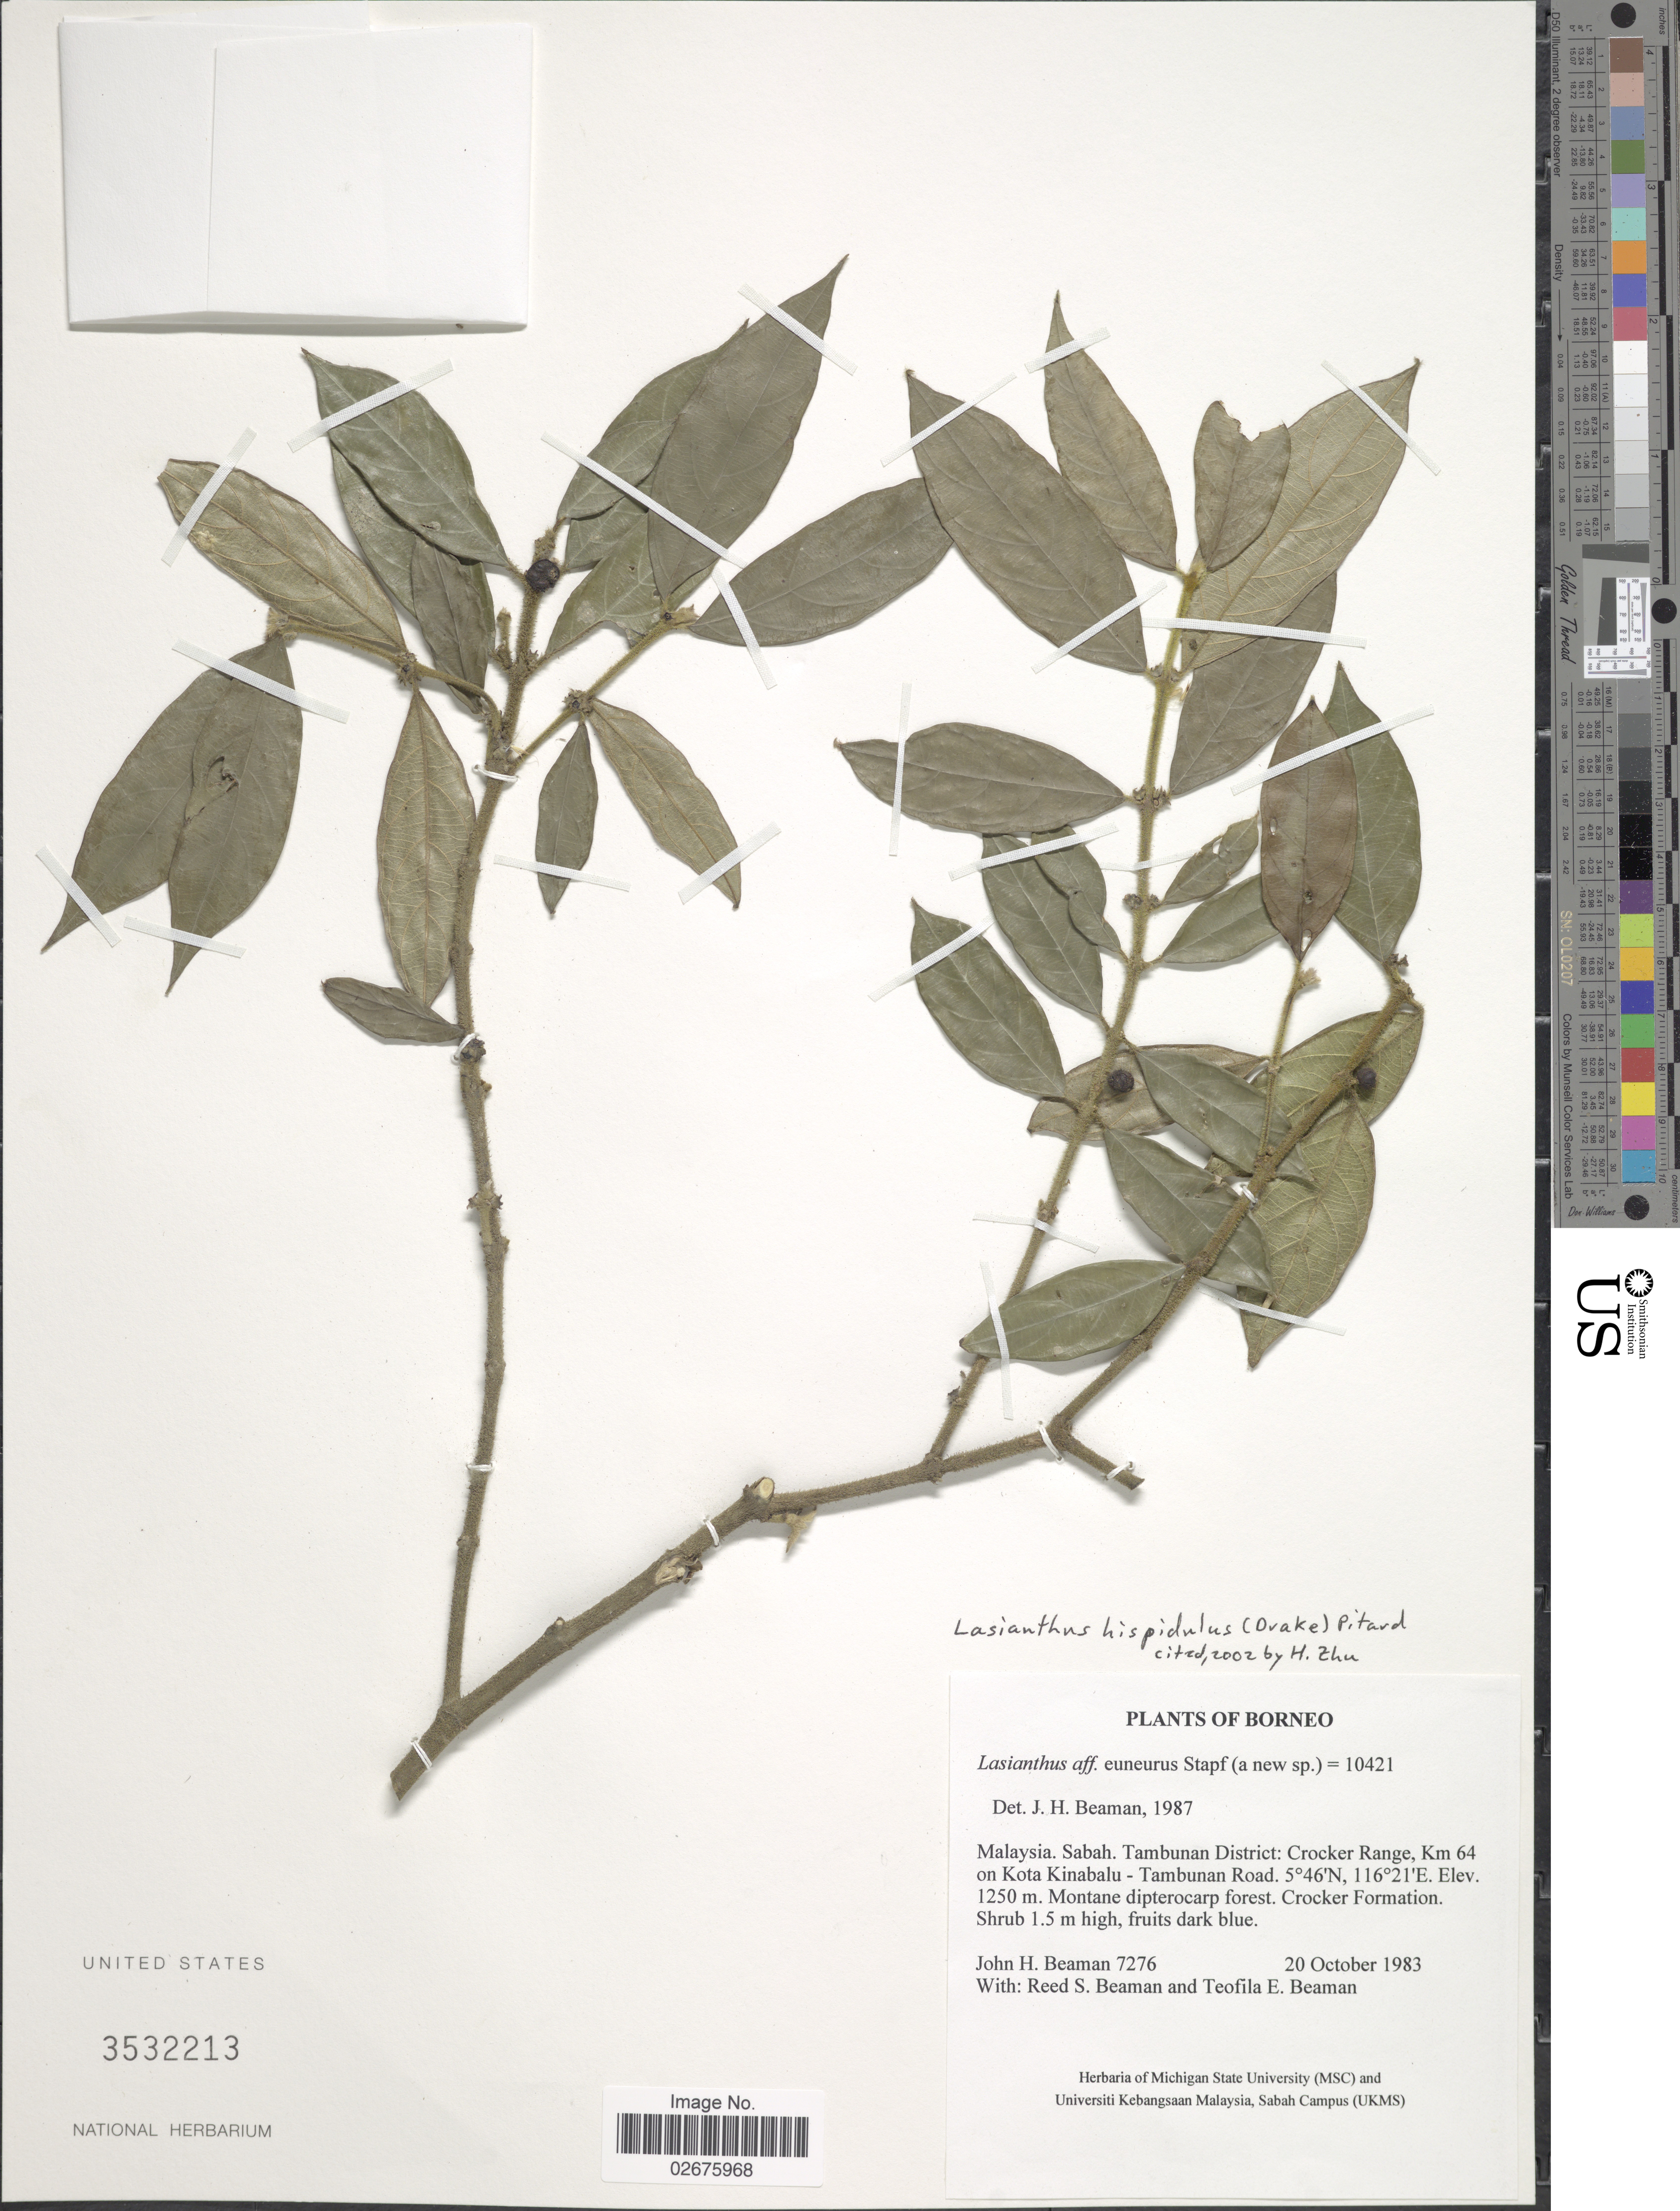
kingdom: Plantae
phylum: Tracheophyta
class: Magnoliopsida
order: Gentianales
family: Rubiaceae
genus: Lasianthus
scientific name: Lasianthus hispidulus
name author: (Drake) Pit.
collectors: J. H. Beaman, R. S. Beaman & T. E. Beaman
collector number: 7276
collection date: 1983-10-20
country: Malaysia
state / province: Sabah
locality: Borneo, Tambunan District: Crocker Range, Km 64 on Kota Kinabalu - Tambunan Road. Montane dipterocarp forest. Crocker Formation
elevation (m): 1250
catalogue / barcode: US 3532213